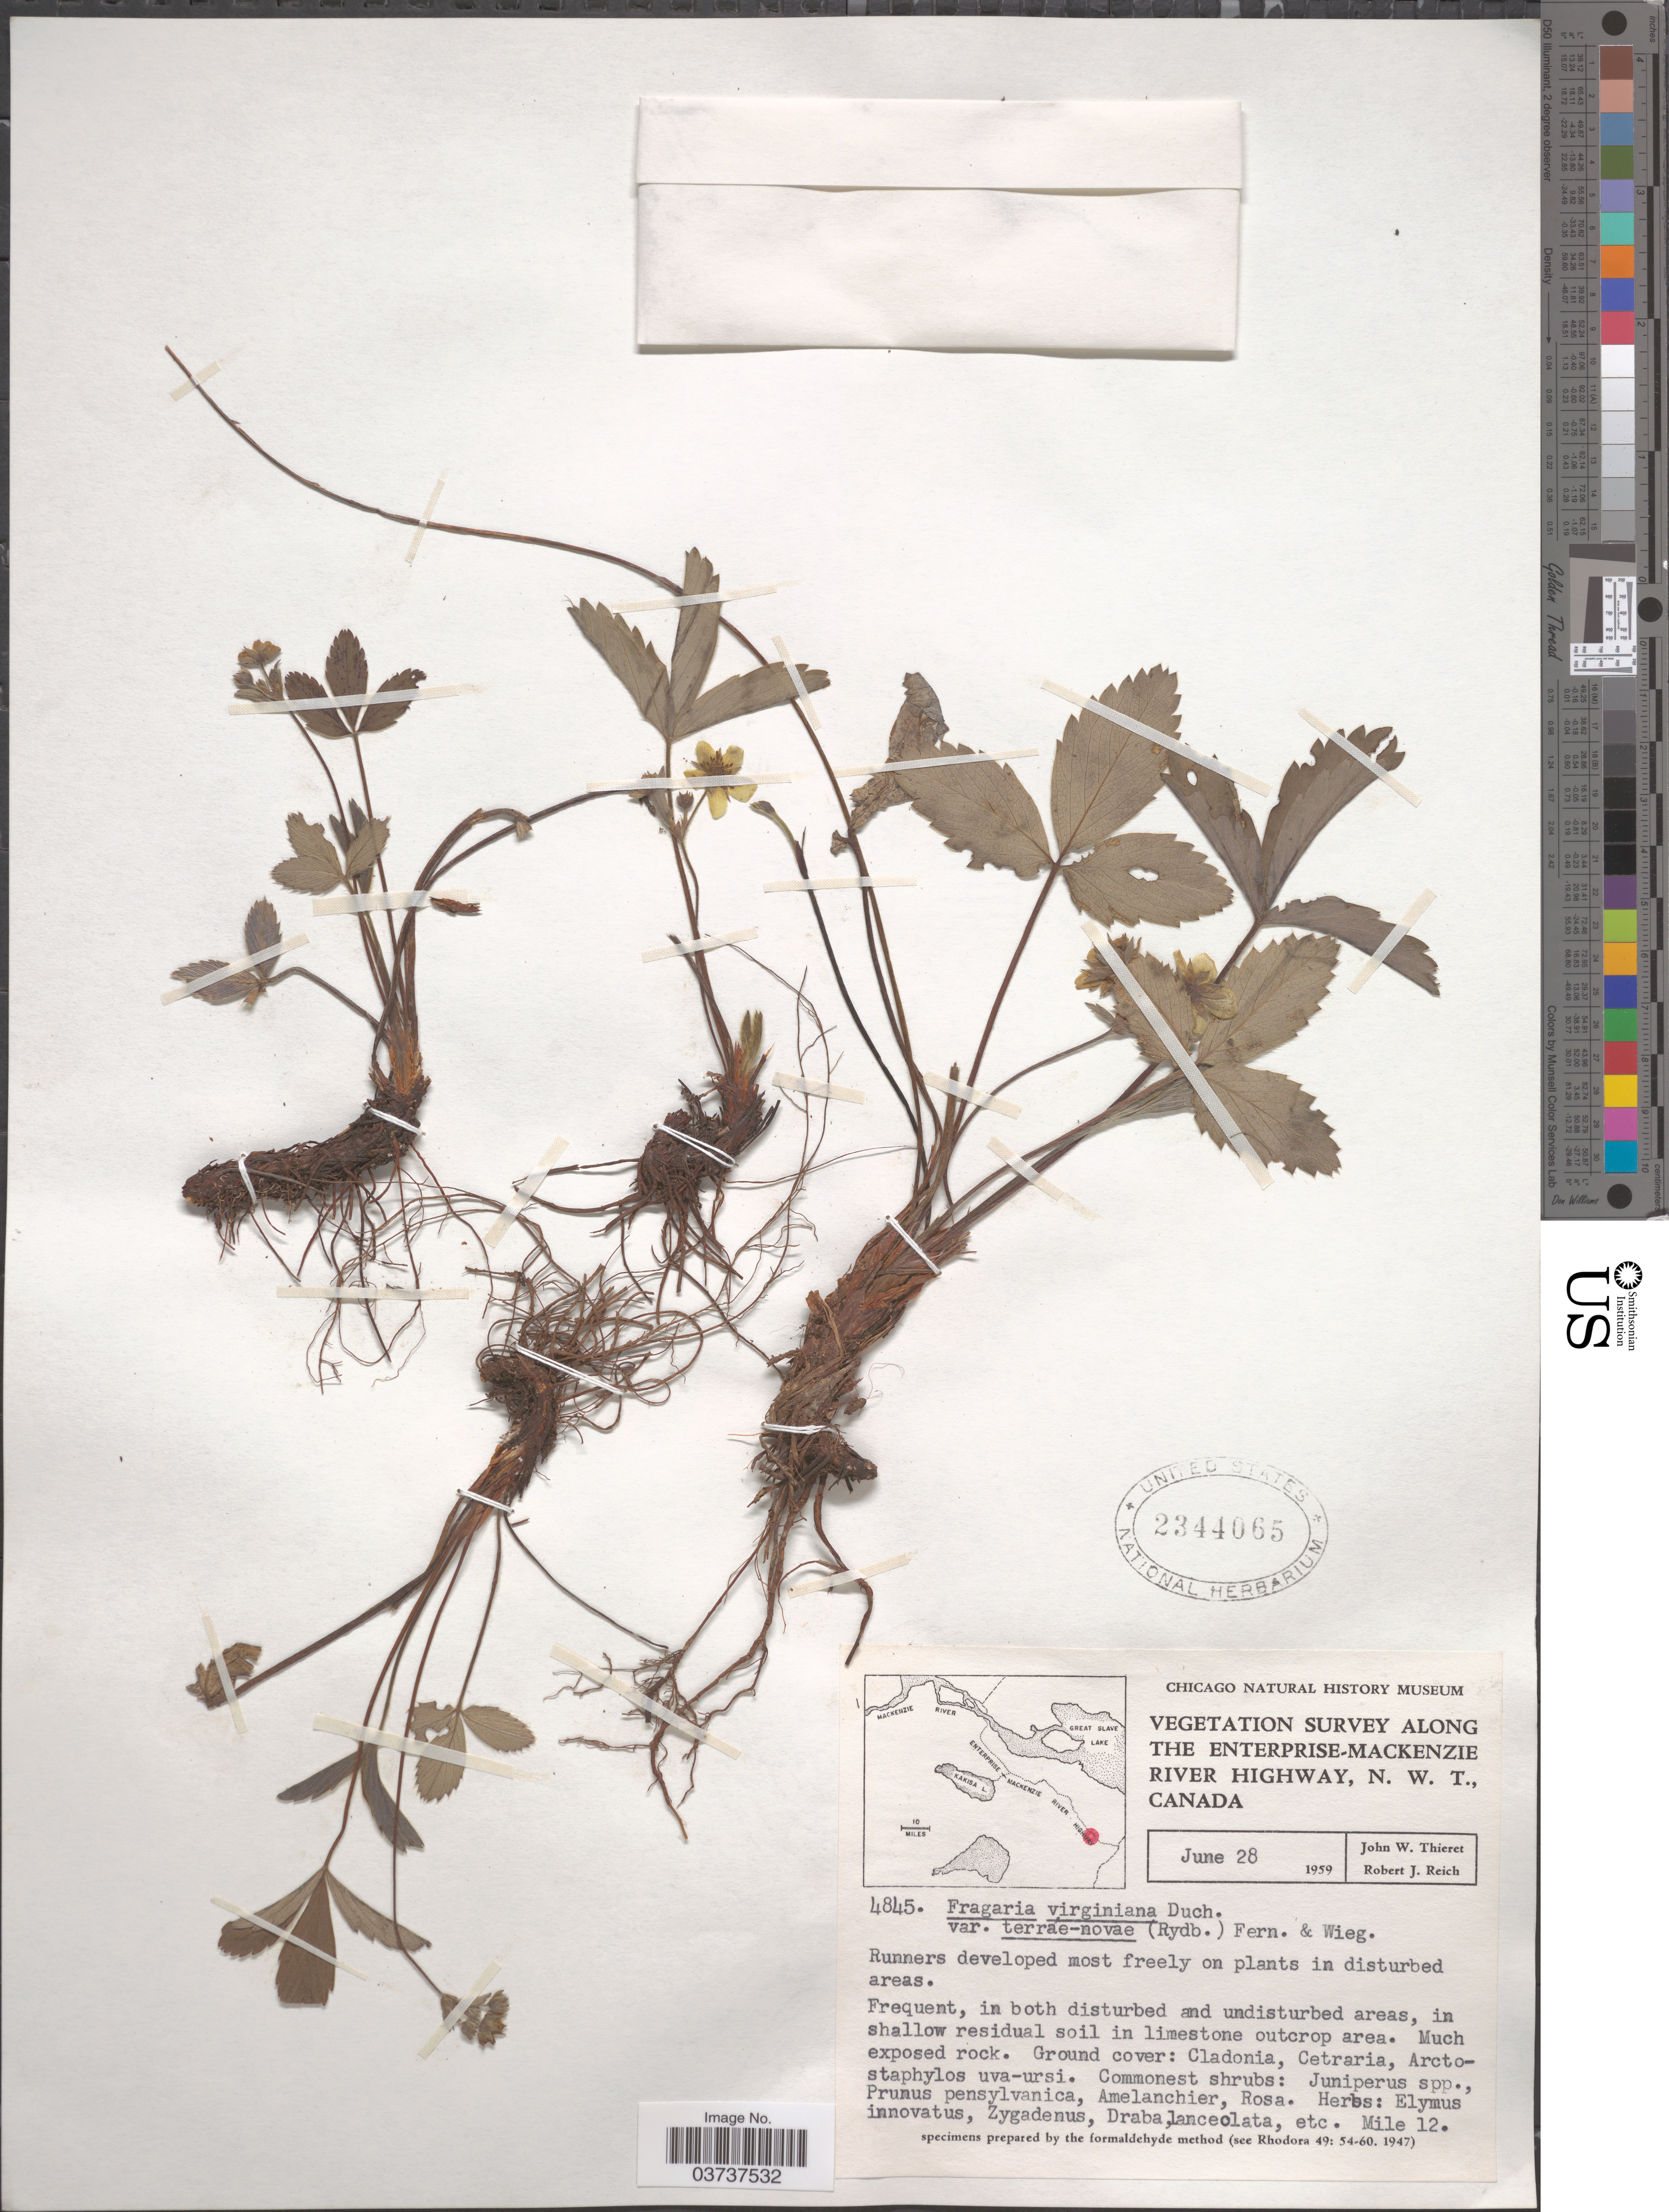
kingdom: Plantae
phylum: Tracheophyta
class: Magnoliopsida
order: Rosales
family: Rosaceae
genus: Fragaria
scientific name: Fragaria virginiana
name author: Mill.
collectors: J. W. Thieret & R. Reich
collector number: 4845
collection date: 1959-06-28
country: Canada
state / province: Northwest Territories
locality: Along the Enterprise-Mackenzie River Highway. Mile 12.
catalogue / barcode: US 2344065